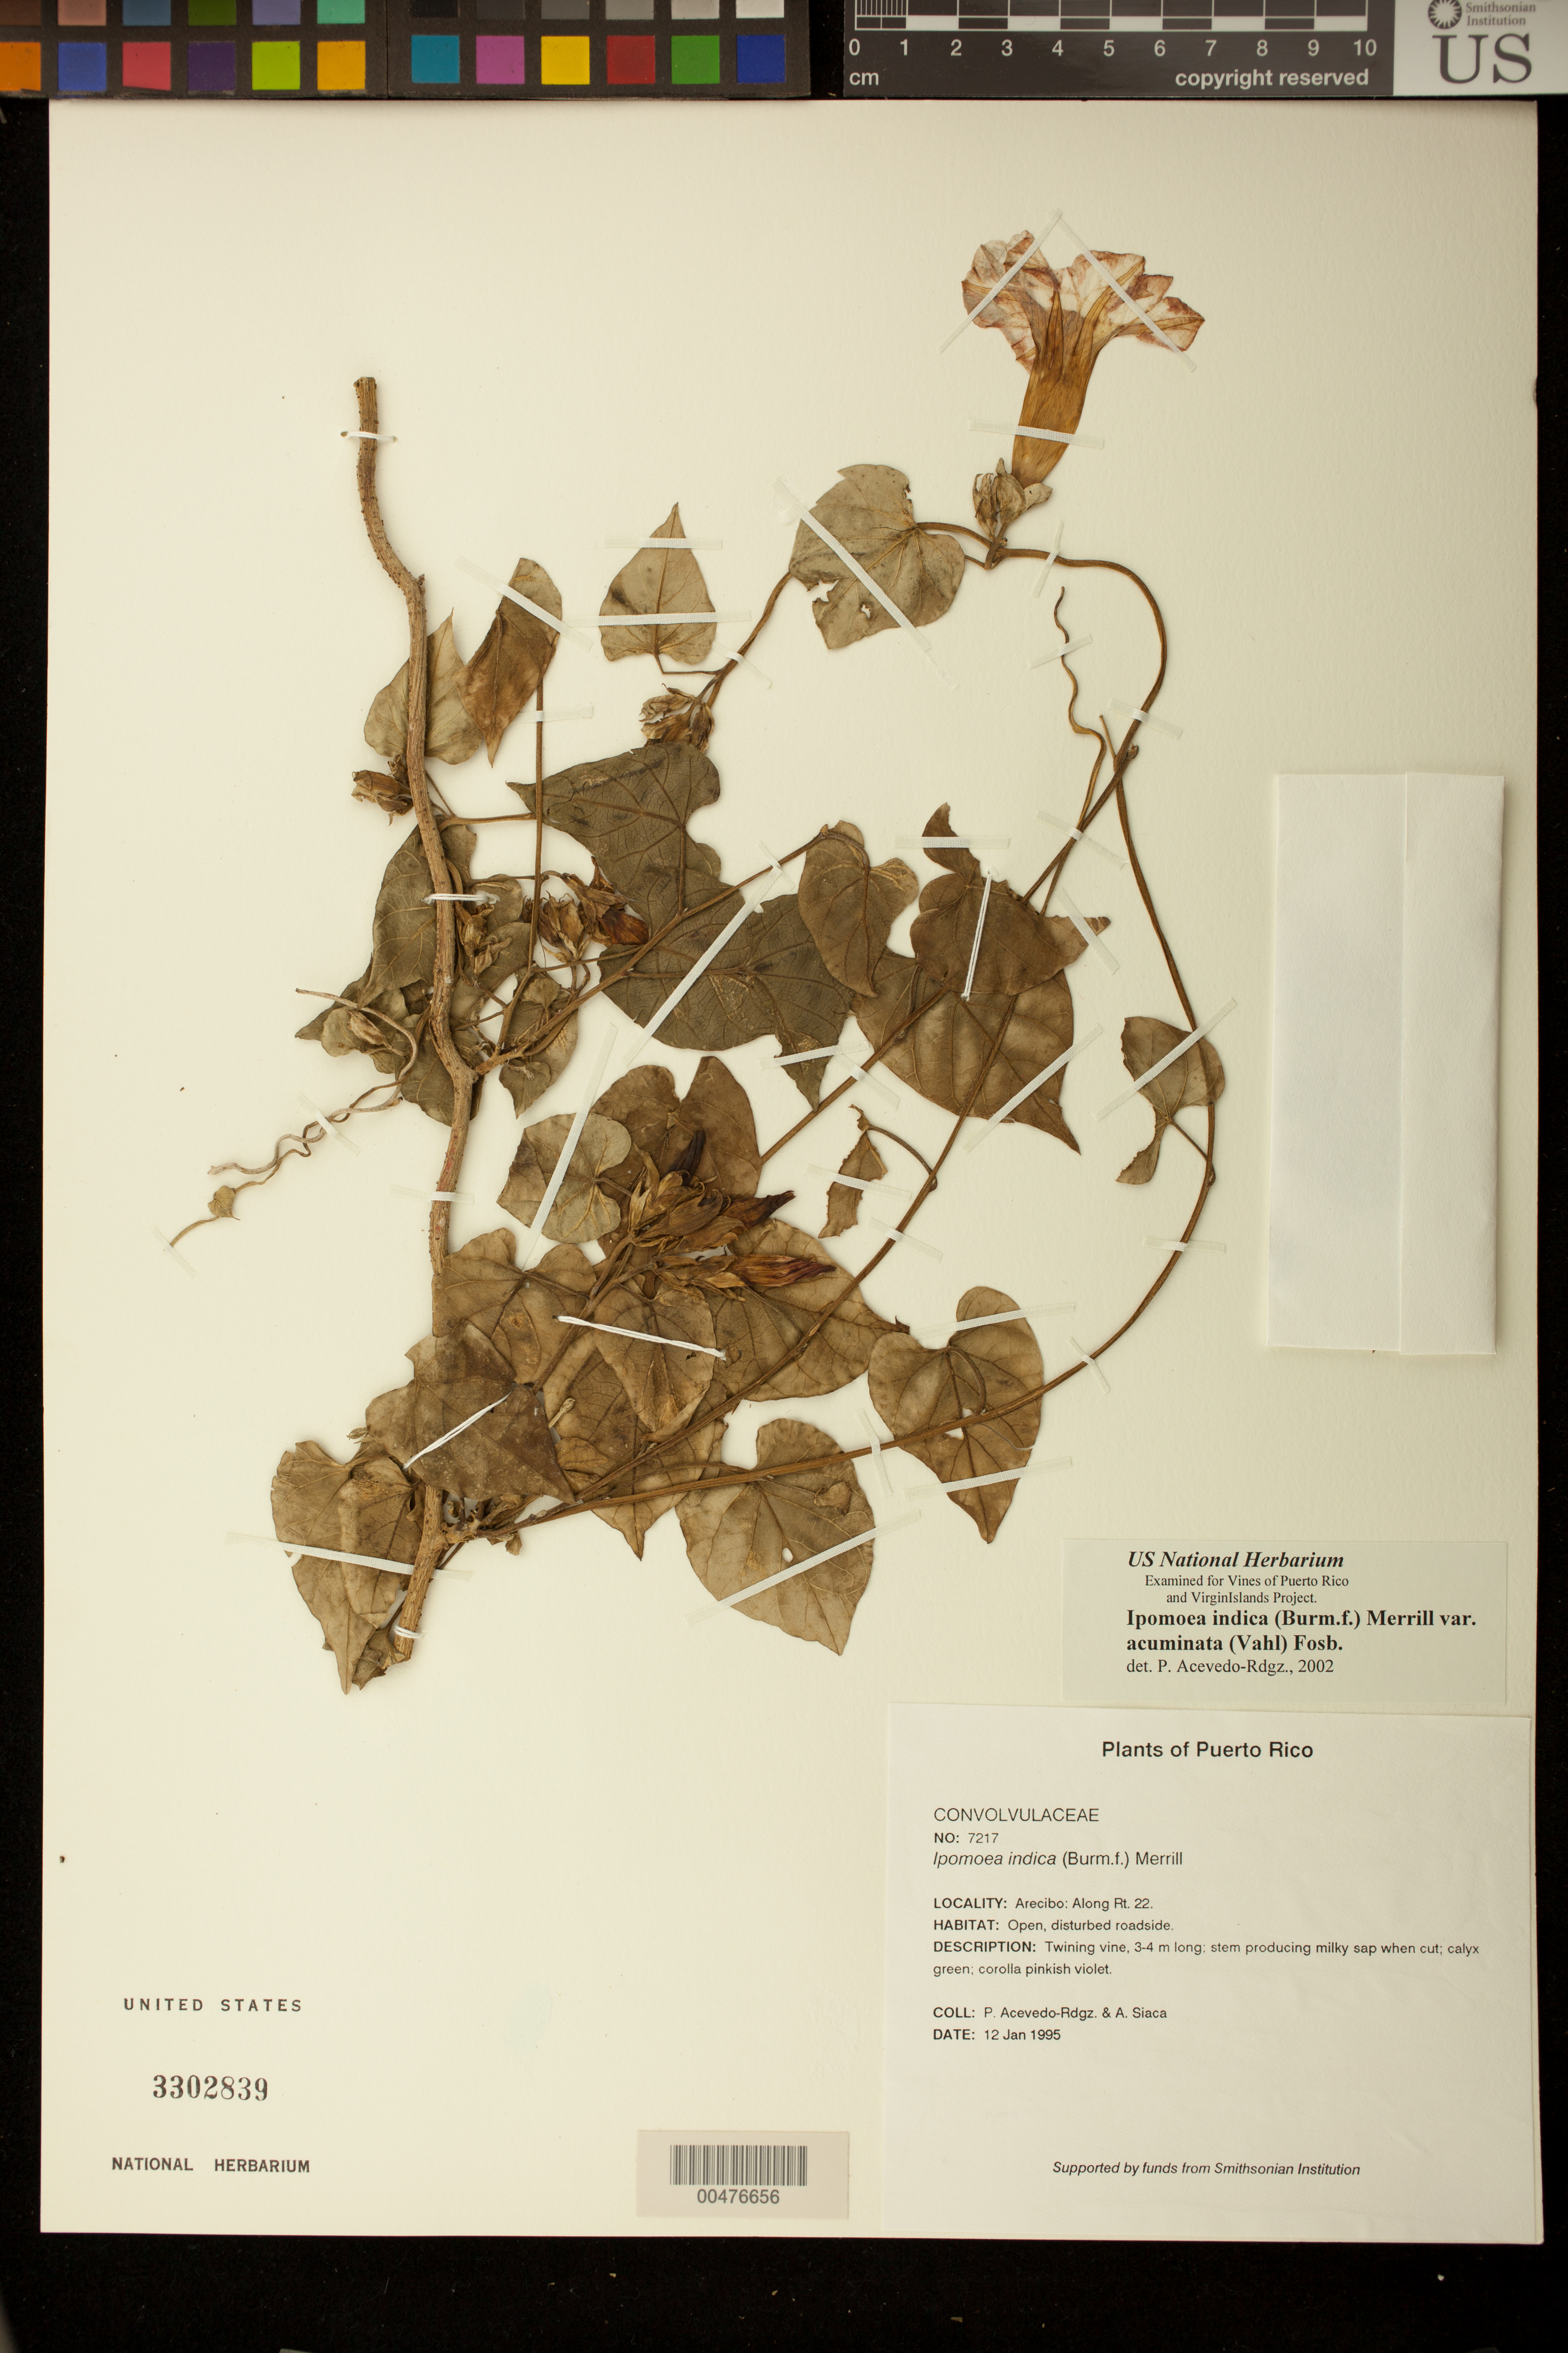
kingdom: Plantae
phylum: Tracheophyta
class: Magnoliopsida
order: Solanales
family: Convolvulaceae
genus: Ipomoea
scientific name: Ipomoea indica var. acuminata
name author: (Vahl) Fosberg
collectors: P. Acevedo-Rodr. & A. Siaca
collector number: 7217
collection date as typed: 12 Jan 1995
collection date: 1995-01-12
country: Puerto Rico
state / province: Arecibo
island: Puerto Rico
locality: Arecibo; Along Rt. 22.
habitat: Open, disturbed roadside.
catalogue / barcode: US 3302839